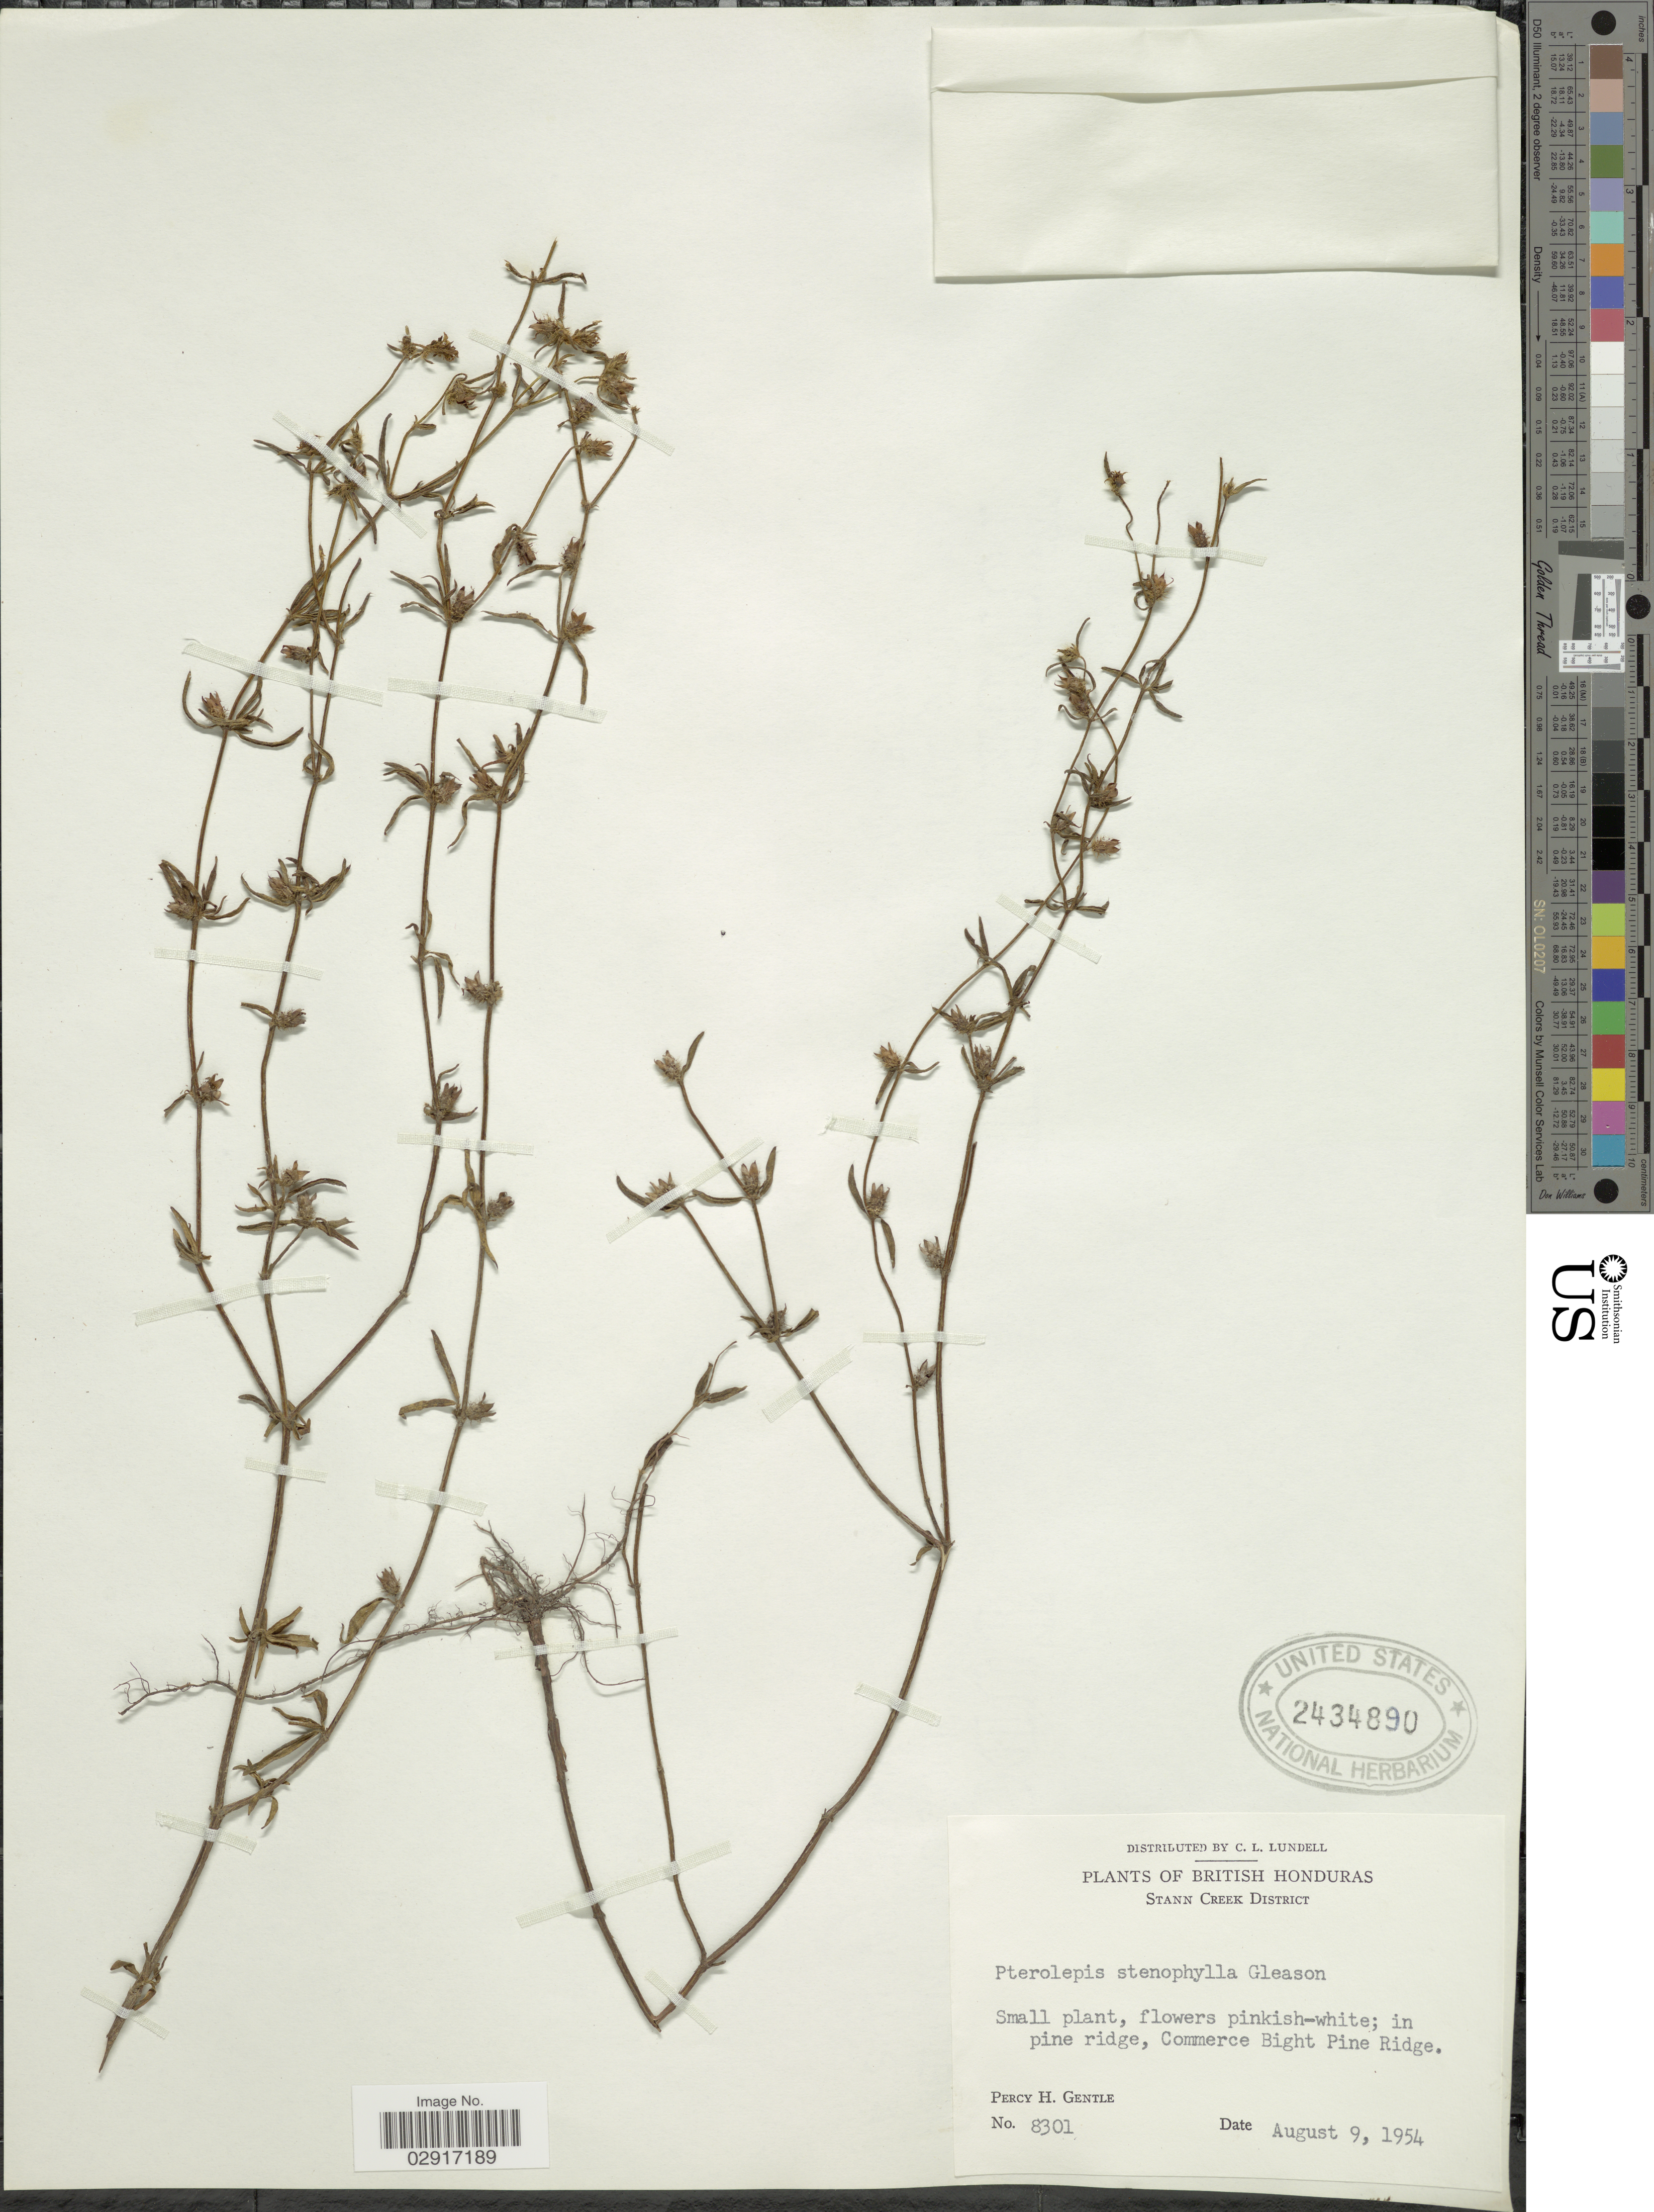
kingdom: Plantae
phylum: Tracheophyta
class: Magnoliopsida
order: Myrtales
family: Melastomataceae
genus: Pterolepis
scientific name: Pterolepis stenophylla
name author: Gleason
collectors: P. H. Gentle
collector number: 8301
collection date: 1954-08-09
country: Belize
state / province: Stann Creek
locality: British Honduras. Stann Creek District. Commerce Bight Pine Ridge.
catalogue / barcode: US 2434890